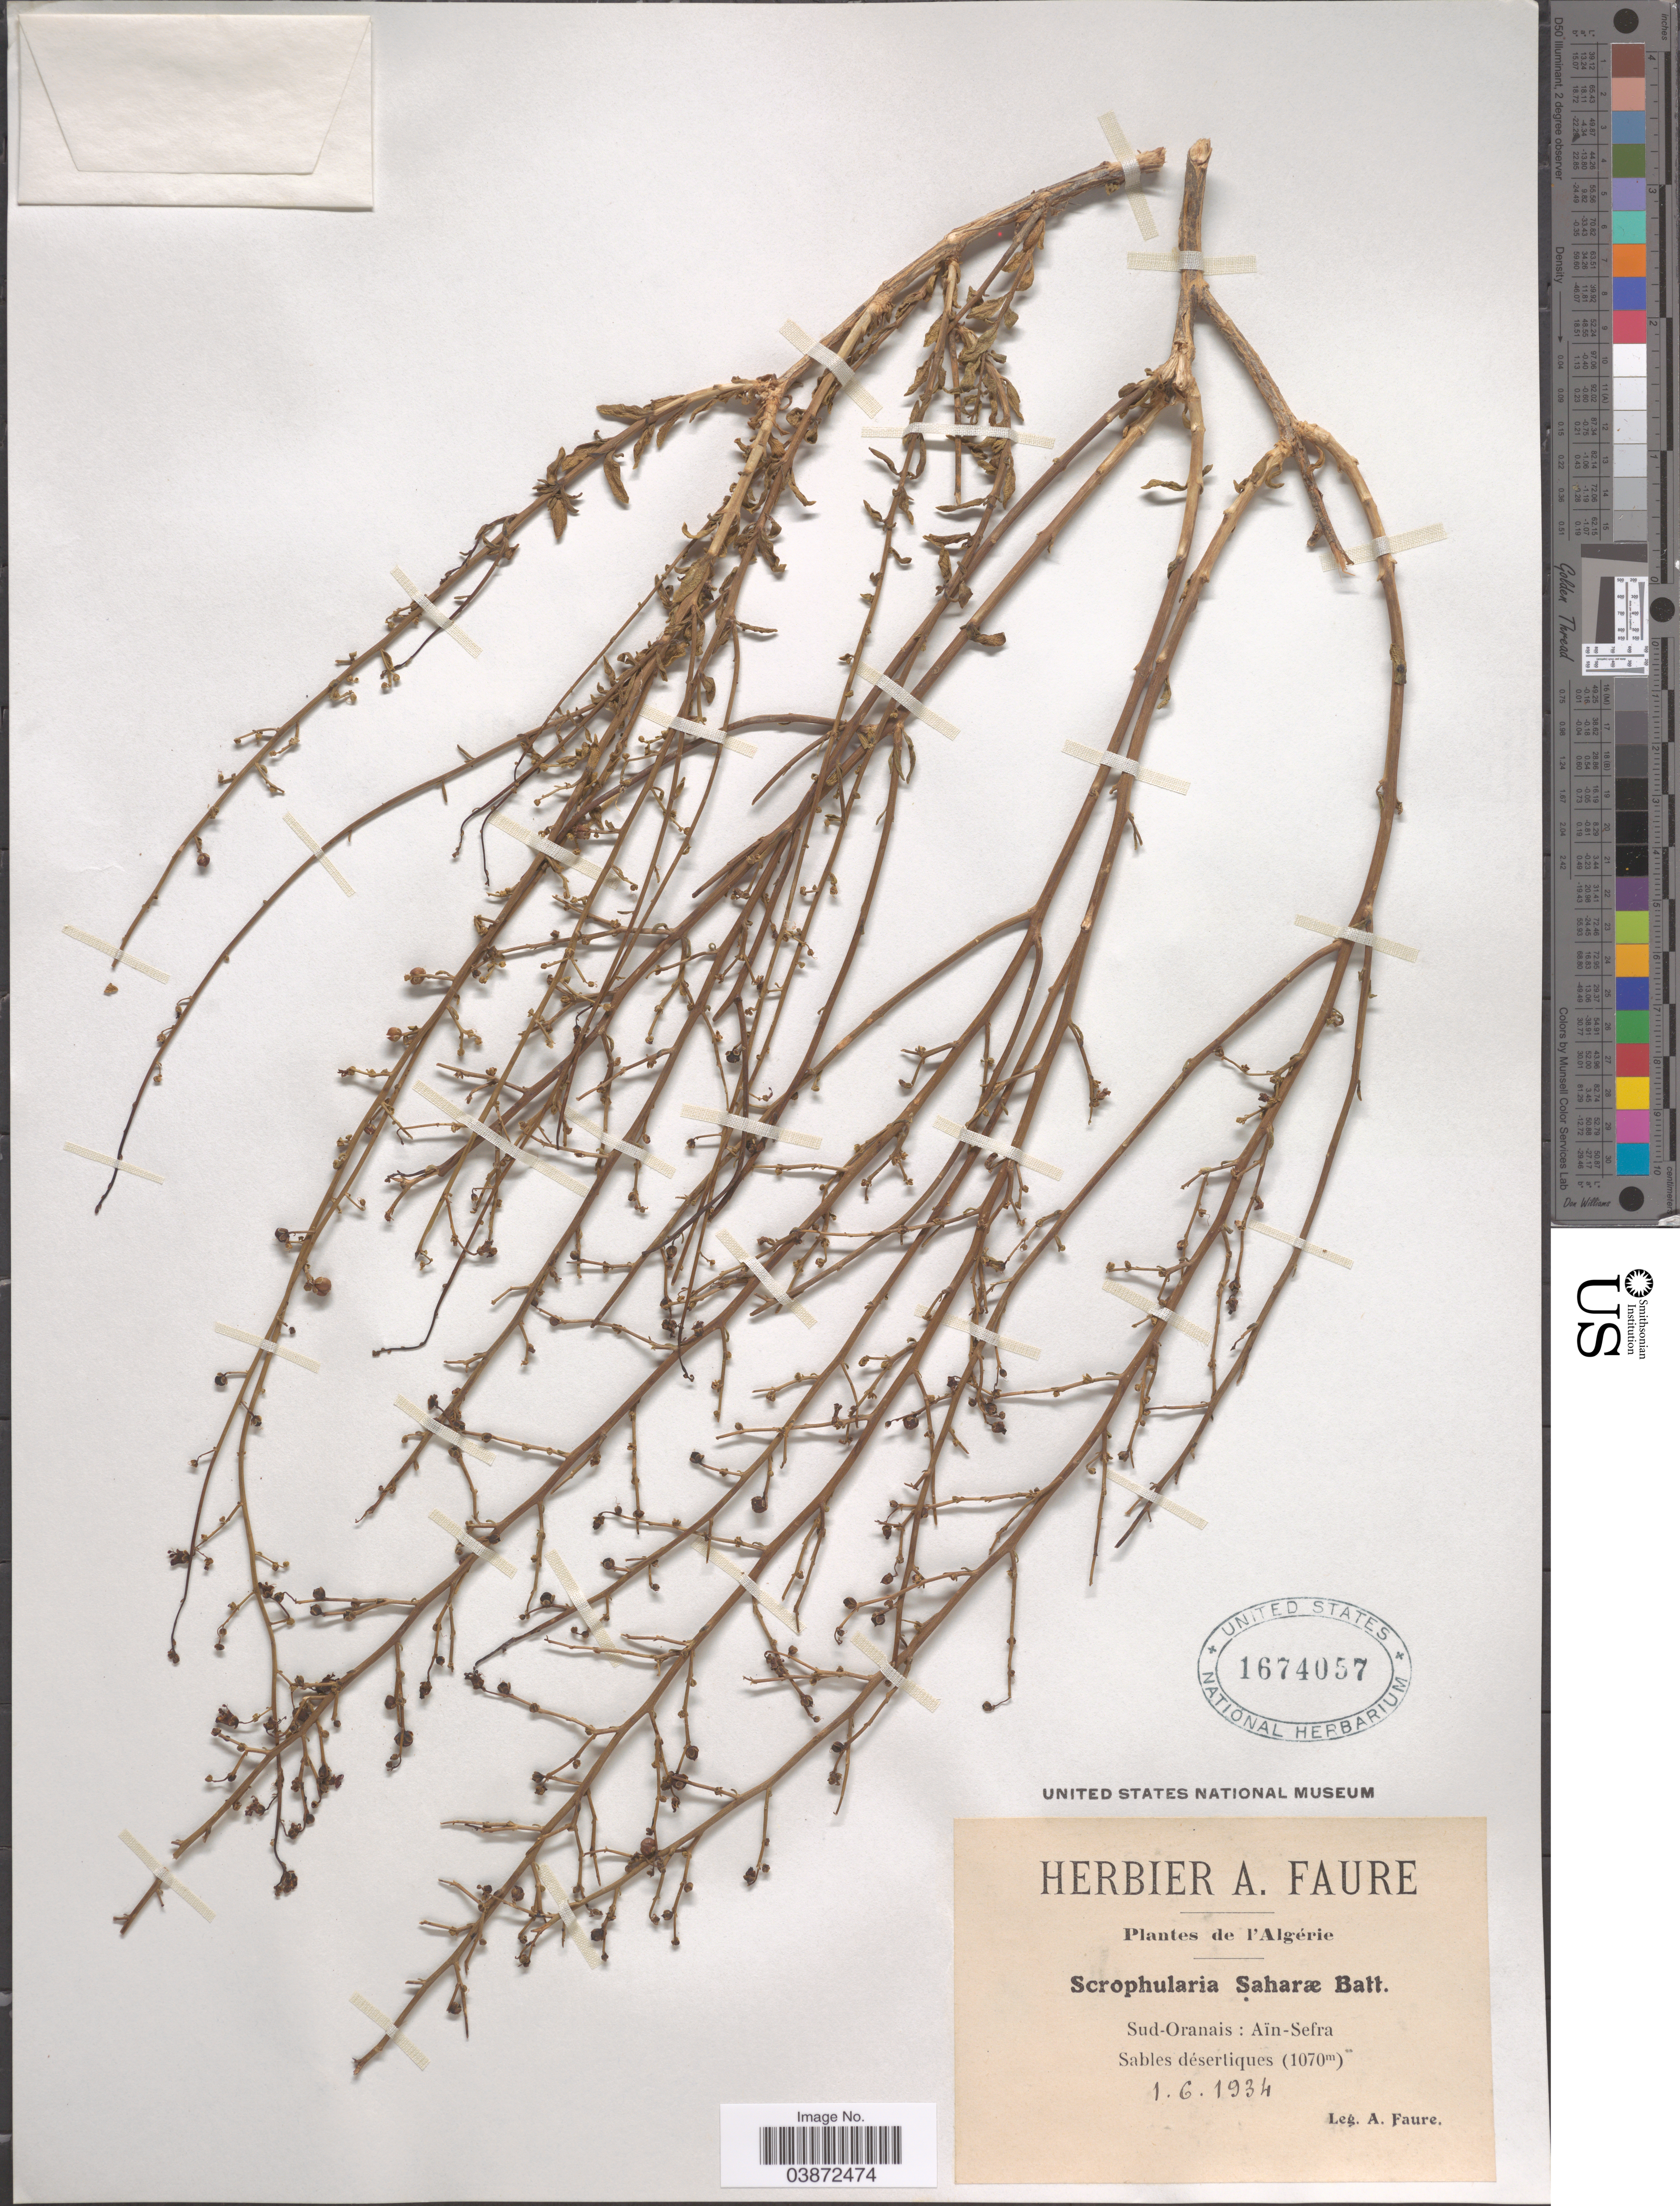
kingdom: Plantae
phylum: Tracheophyta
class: Magnoliopsida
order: Lamiales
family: Scrophulariaceae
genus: Scrophularia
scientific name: Scrophularia saharae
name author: Batt.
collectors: A. Faure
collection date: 1934-06-01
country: Algeria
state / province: Oran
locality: Algérie. Sud-Oranais: Aïn-Sefra.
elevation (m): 1070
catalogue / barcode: US 1674057